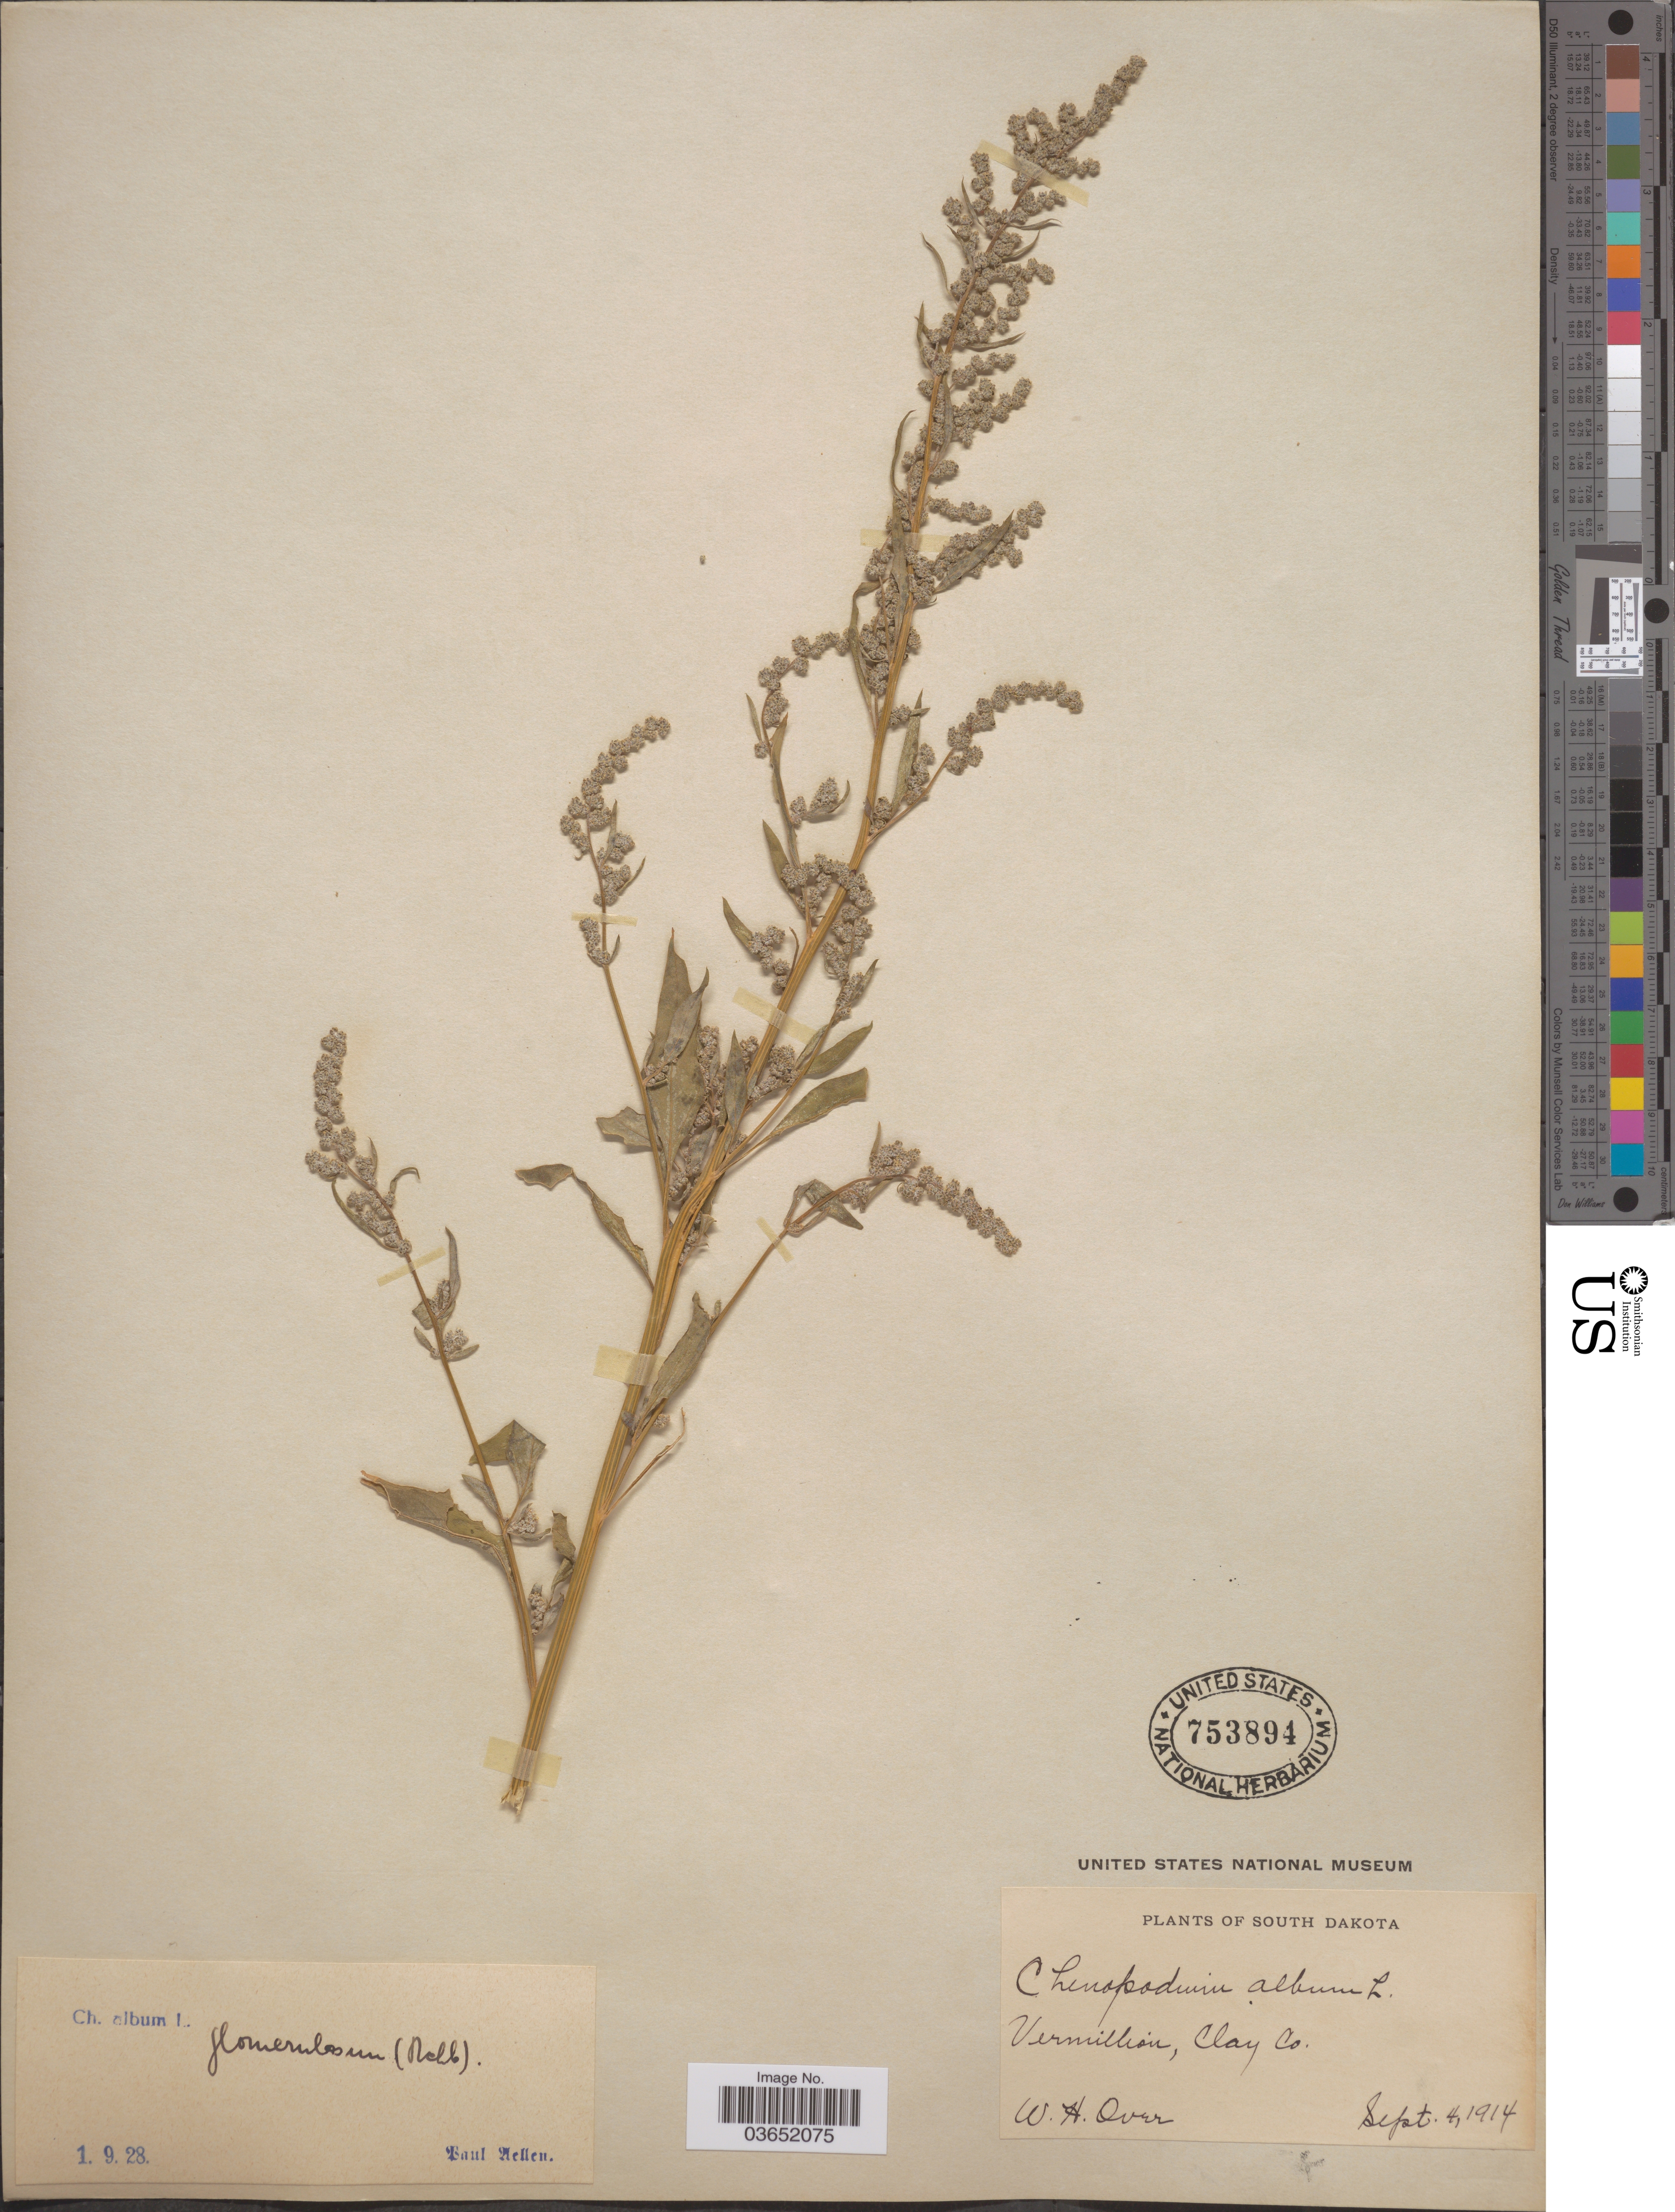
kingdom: Plantae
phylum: Tracheophyta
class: Magnoliopsida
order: Caryophyllales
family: Amaranthaceae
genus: Chenopodium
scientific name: Chenopodium album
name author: L.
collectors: W. Over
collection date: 1914-09-04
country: United States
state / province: South Dakota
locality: Vermillion, Clay Co.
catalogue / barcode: US 753894